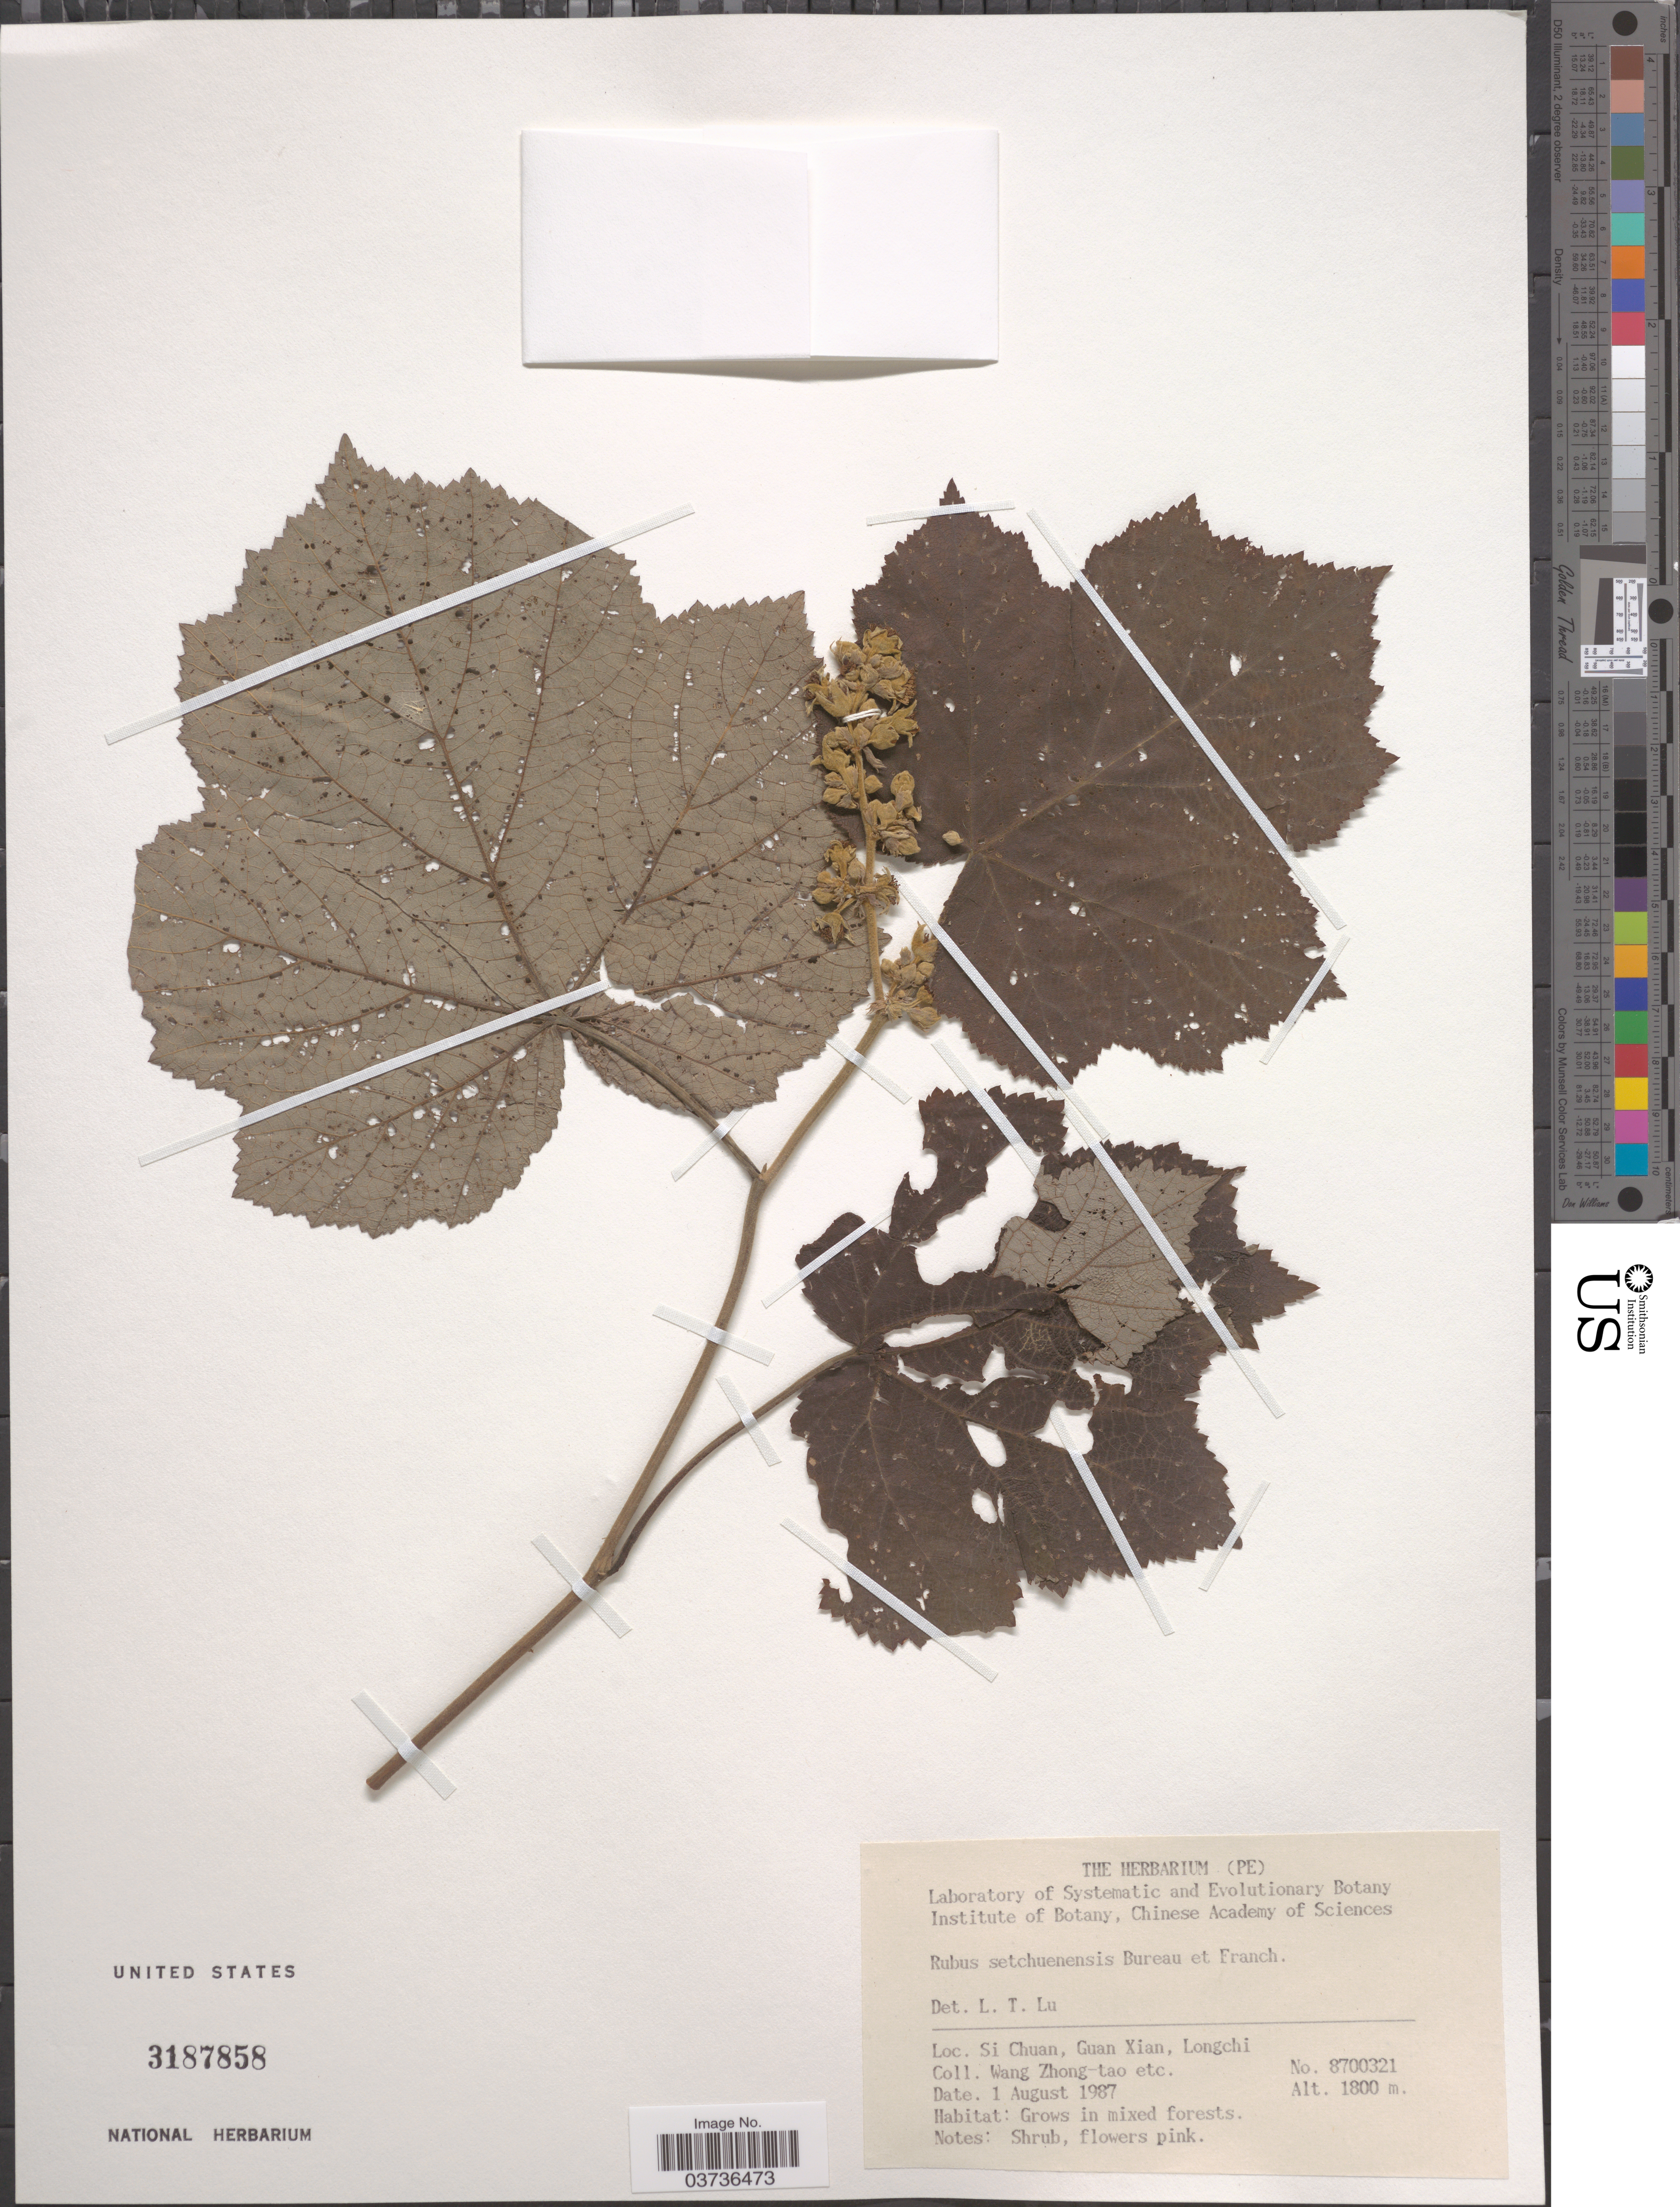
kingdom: Plantae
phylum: Tracheophyta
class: Magnoliopsida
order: Rosales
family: Rosaceae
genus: Rubus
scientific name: Rubus setchuenensis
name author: Bureau & Franch.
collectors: W. Zhong-Tao & et al.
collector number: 8700321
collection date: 1987-08-01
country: China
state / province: Sichuan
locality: Si Chuan, Guan Xian, Longchi.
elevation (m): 1800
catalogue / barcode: US 3187858